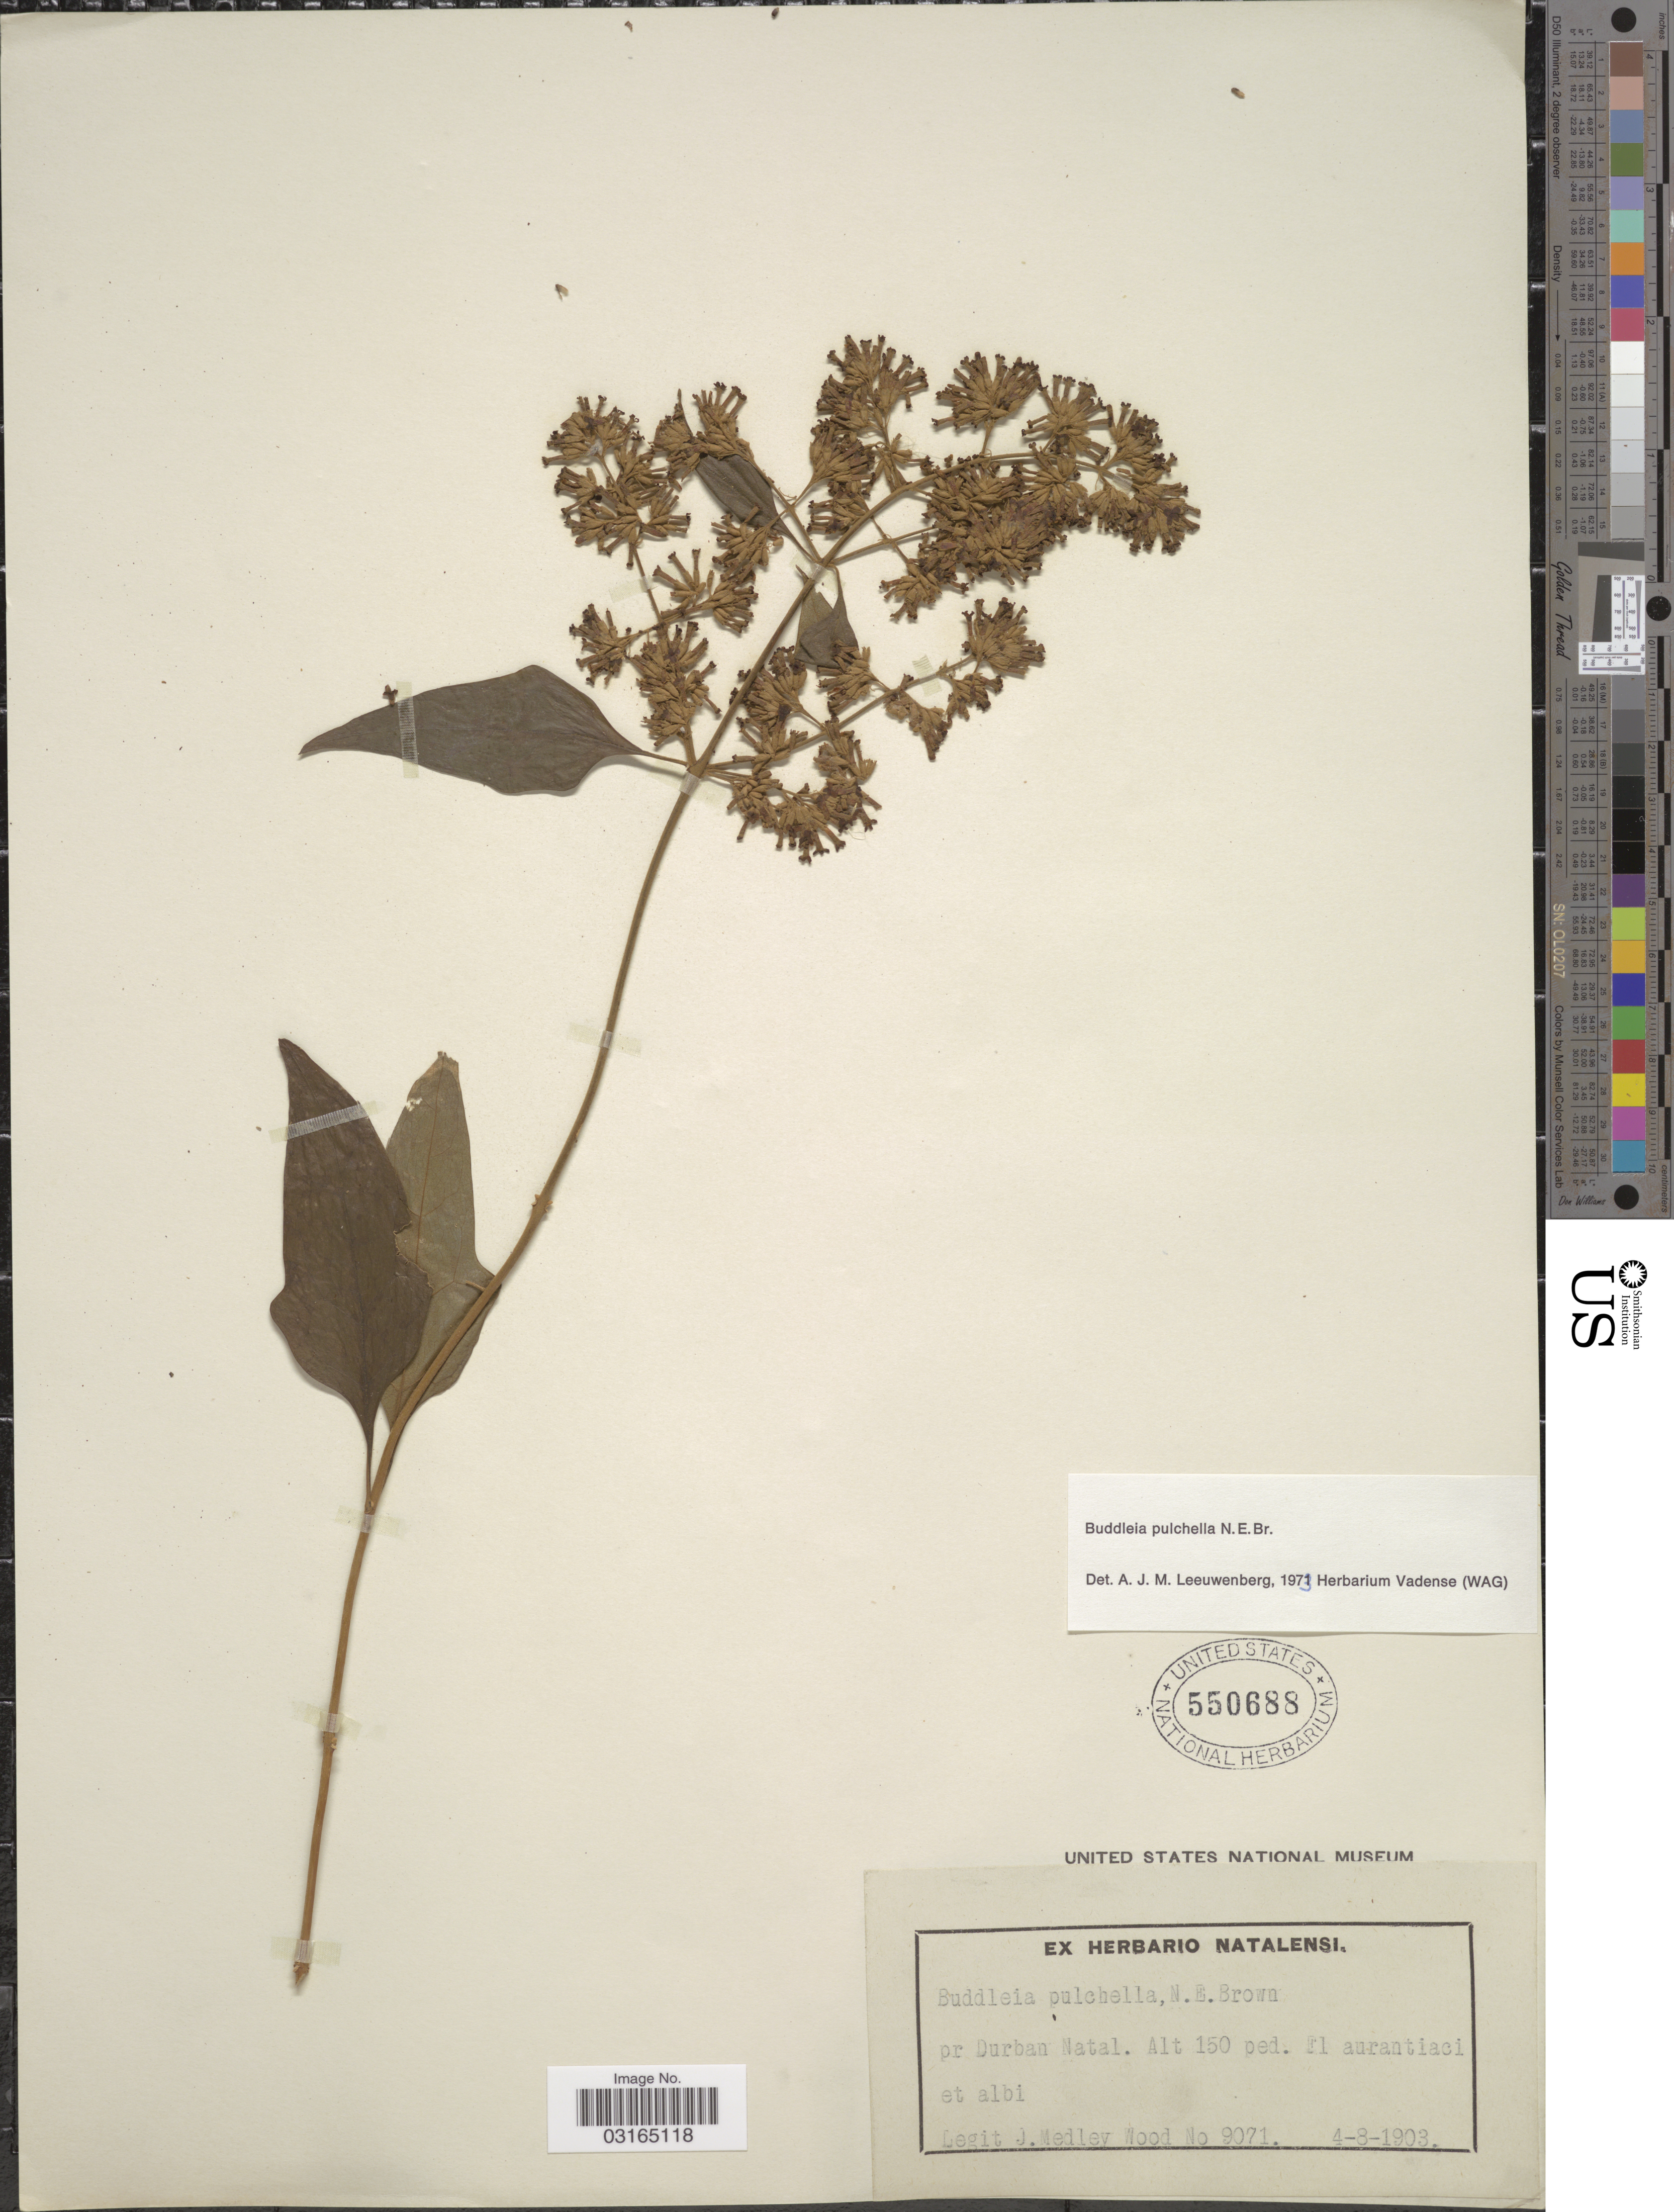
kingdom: Plantae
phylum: Tracheophyta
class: Magnoliopsida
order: Lamiales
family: Scrophulariaceae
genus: Buddleja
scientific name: Buddleja pulchella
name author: N.E. Br.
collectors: J. Medley Wood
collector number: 9071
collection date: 1903-08-04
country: South Africa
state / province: KwaZulu-Natal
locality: Pr Durban Natal.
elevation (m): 46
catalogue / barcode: US 550688